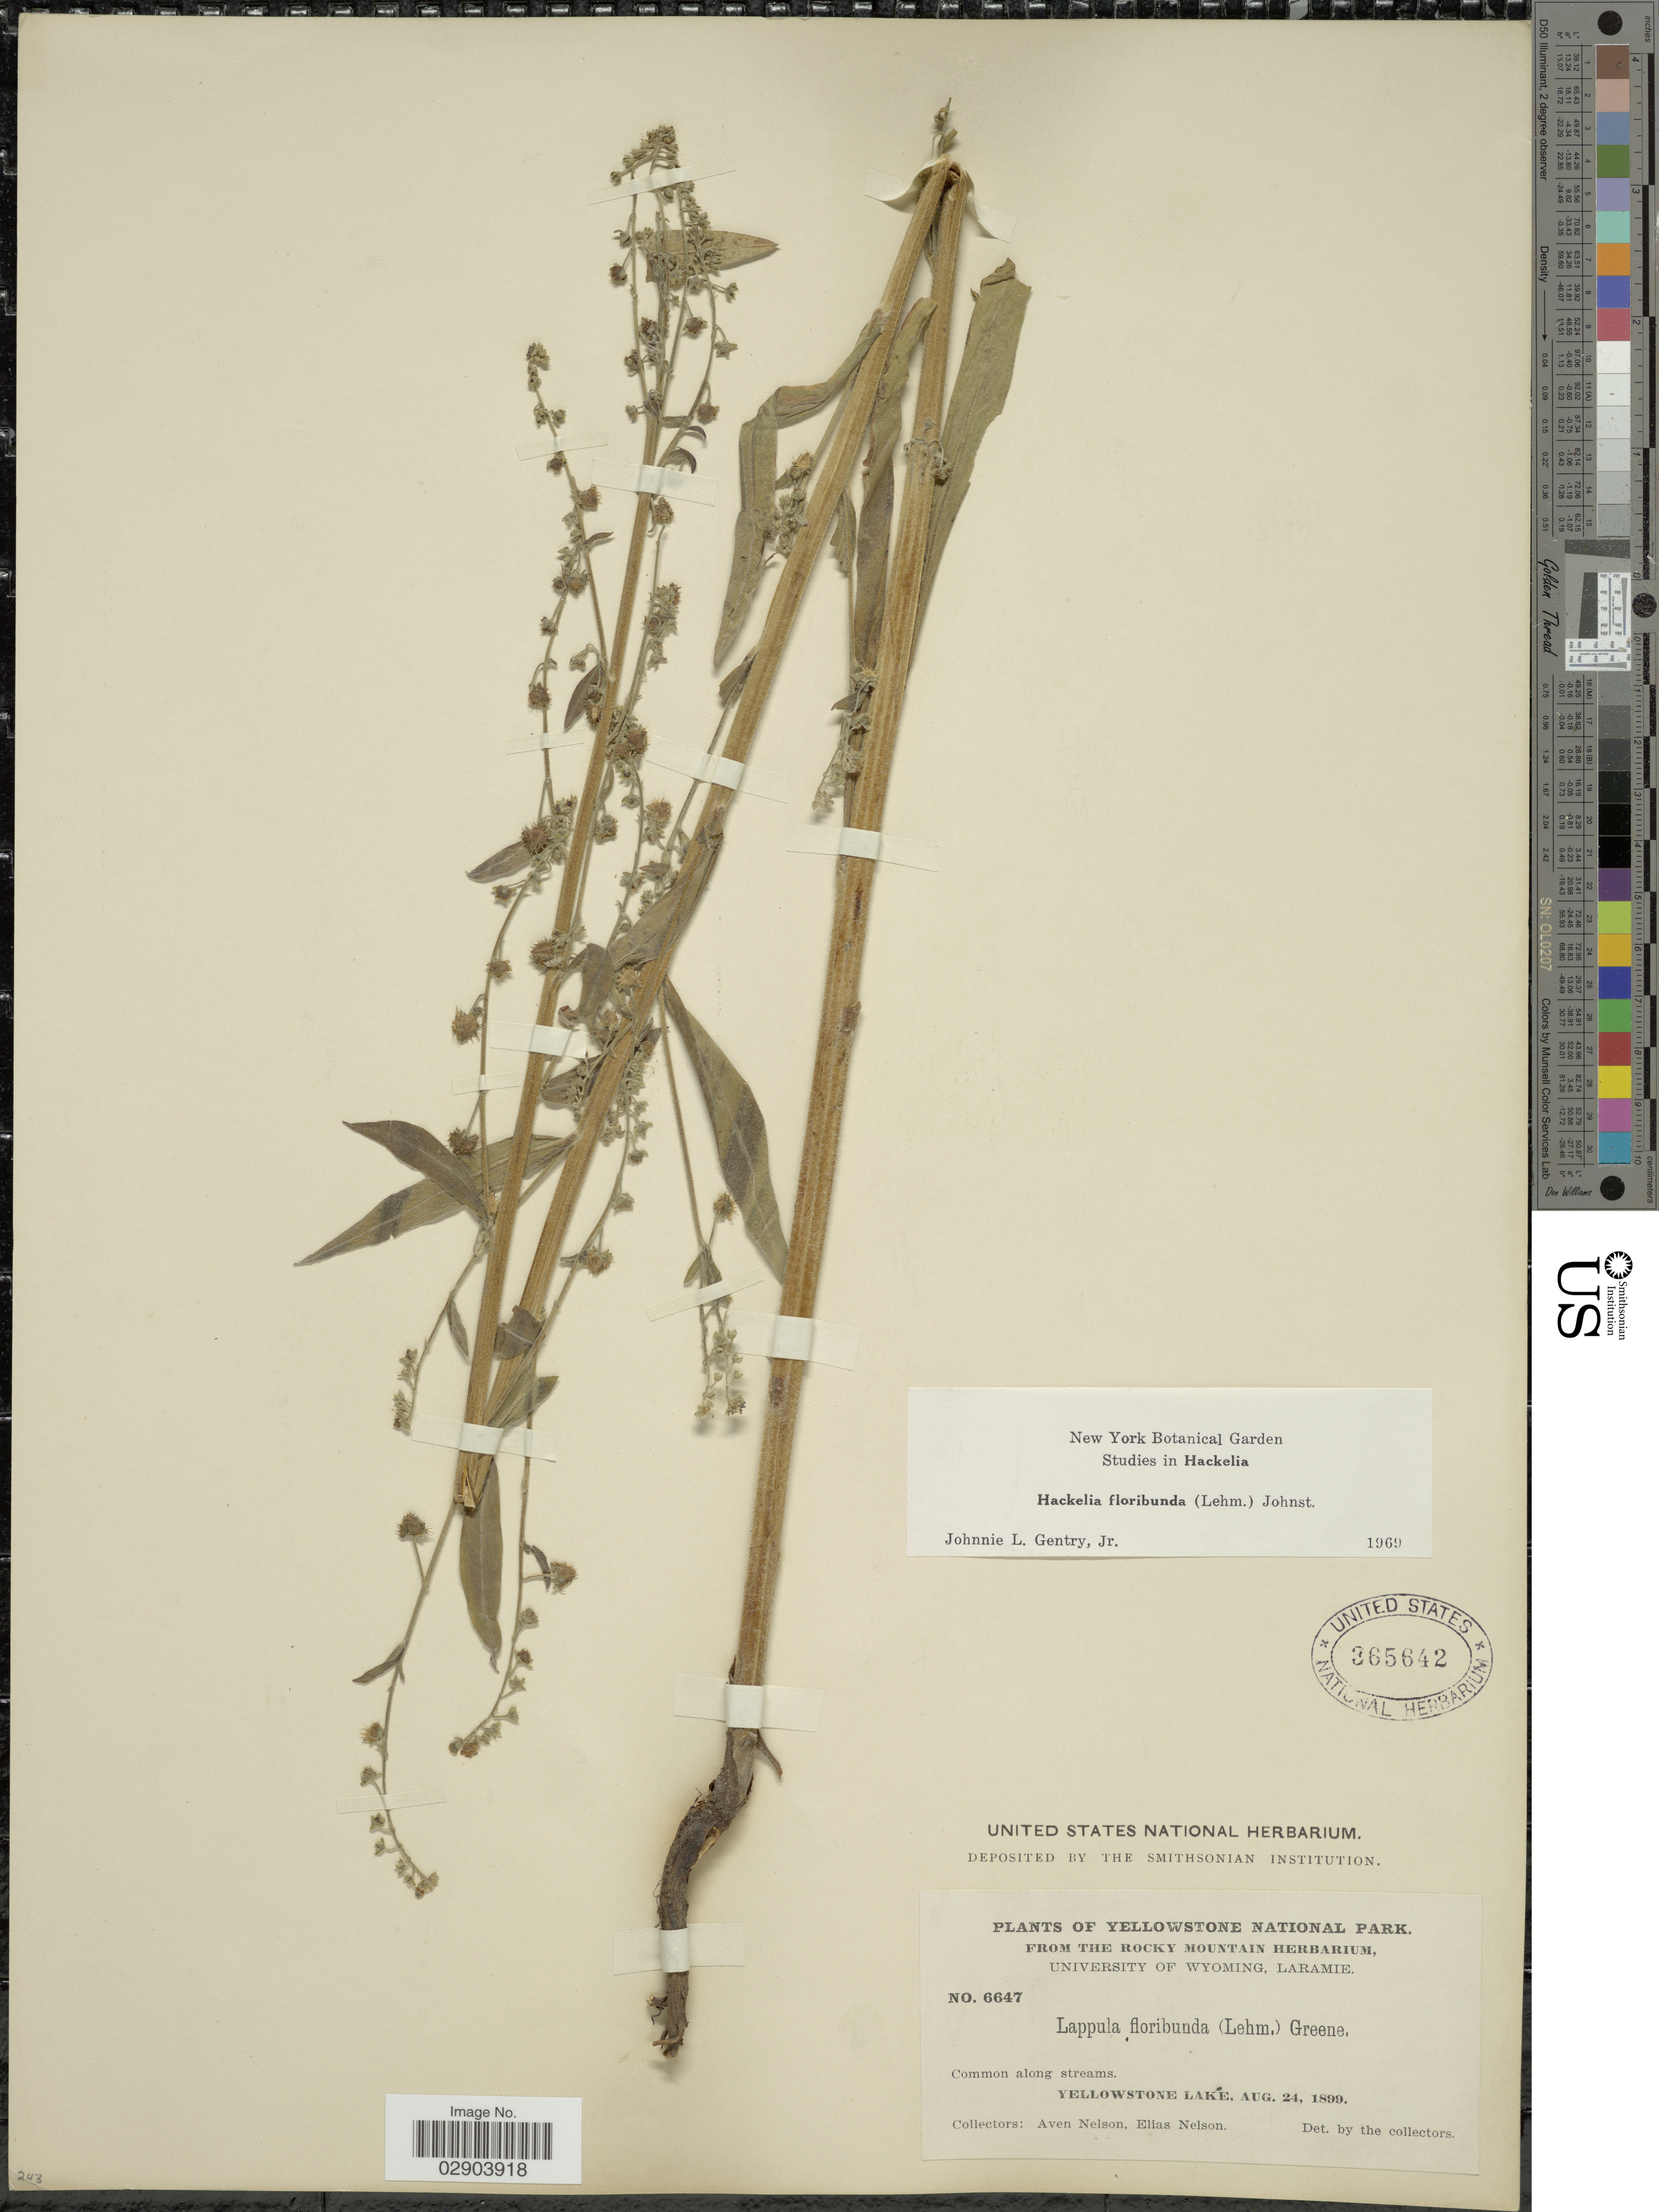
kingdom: Plantae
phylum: Tracheophyta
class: Magnoliopsida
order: Boraginales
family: Boraginaceae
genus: Hackelia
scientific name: Hackelia floribunda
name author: (Lehm.) I.M. Johnst.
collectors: A. Nelson & E. Nelson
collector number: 6647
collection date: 1899-08-24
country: United States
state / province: Wyoming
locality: Common along streams, Yellowstone Lake.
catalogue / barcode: US 365642